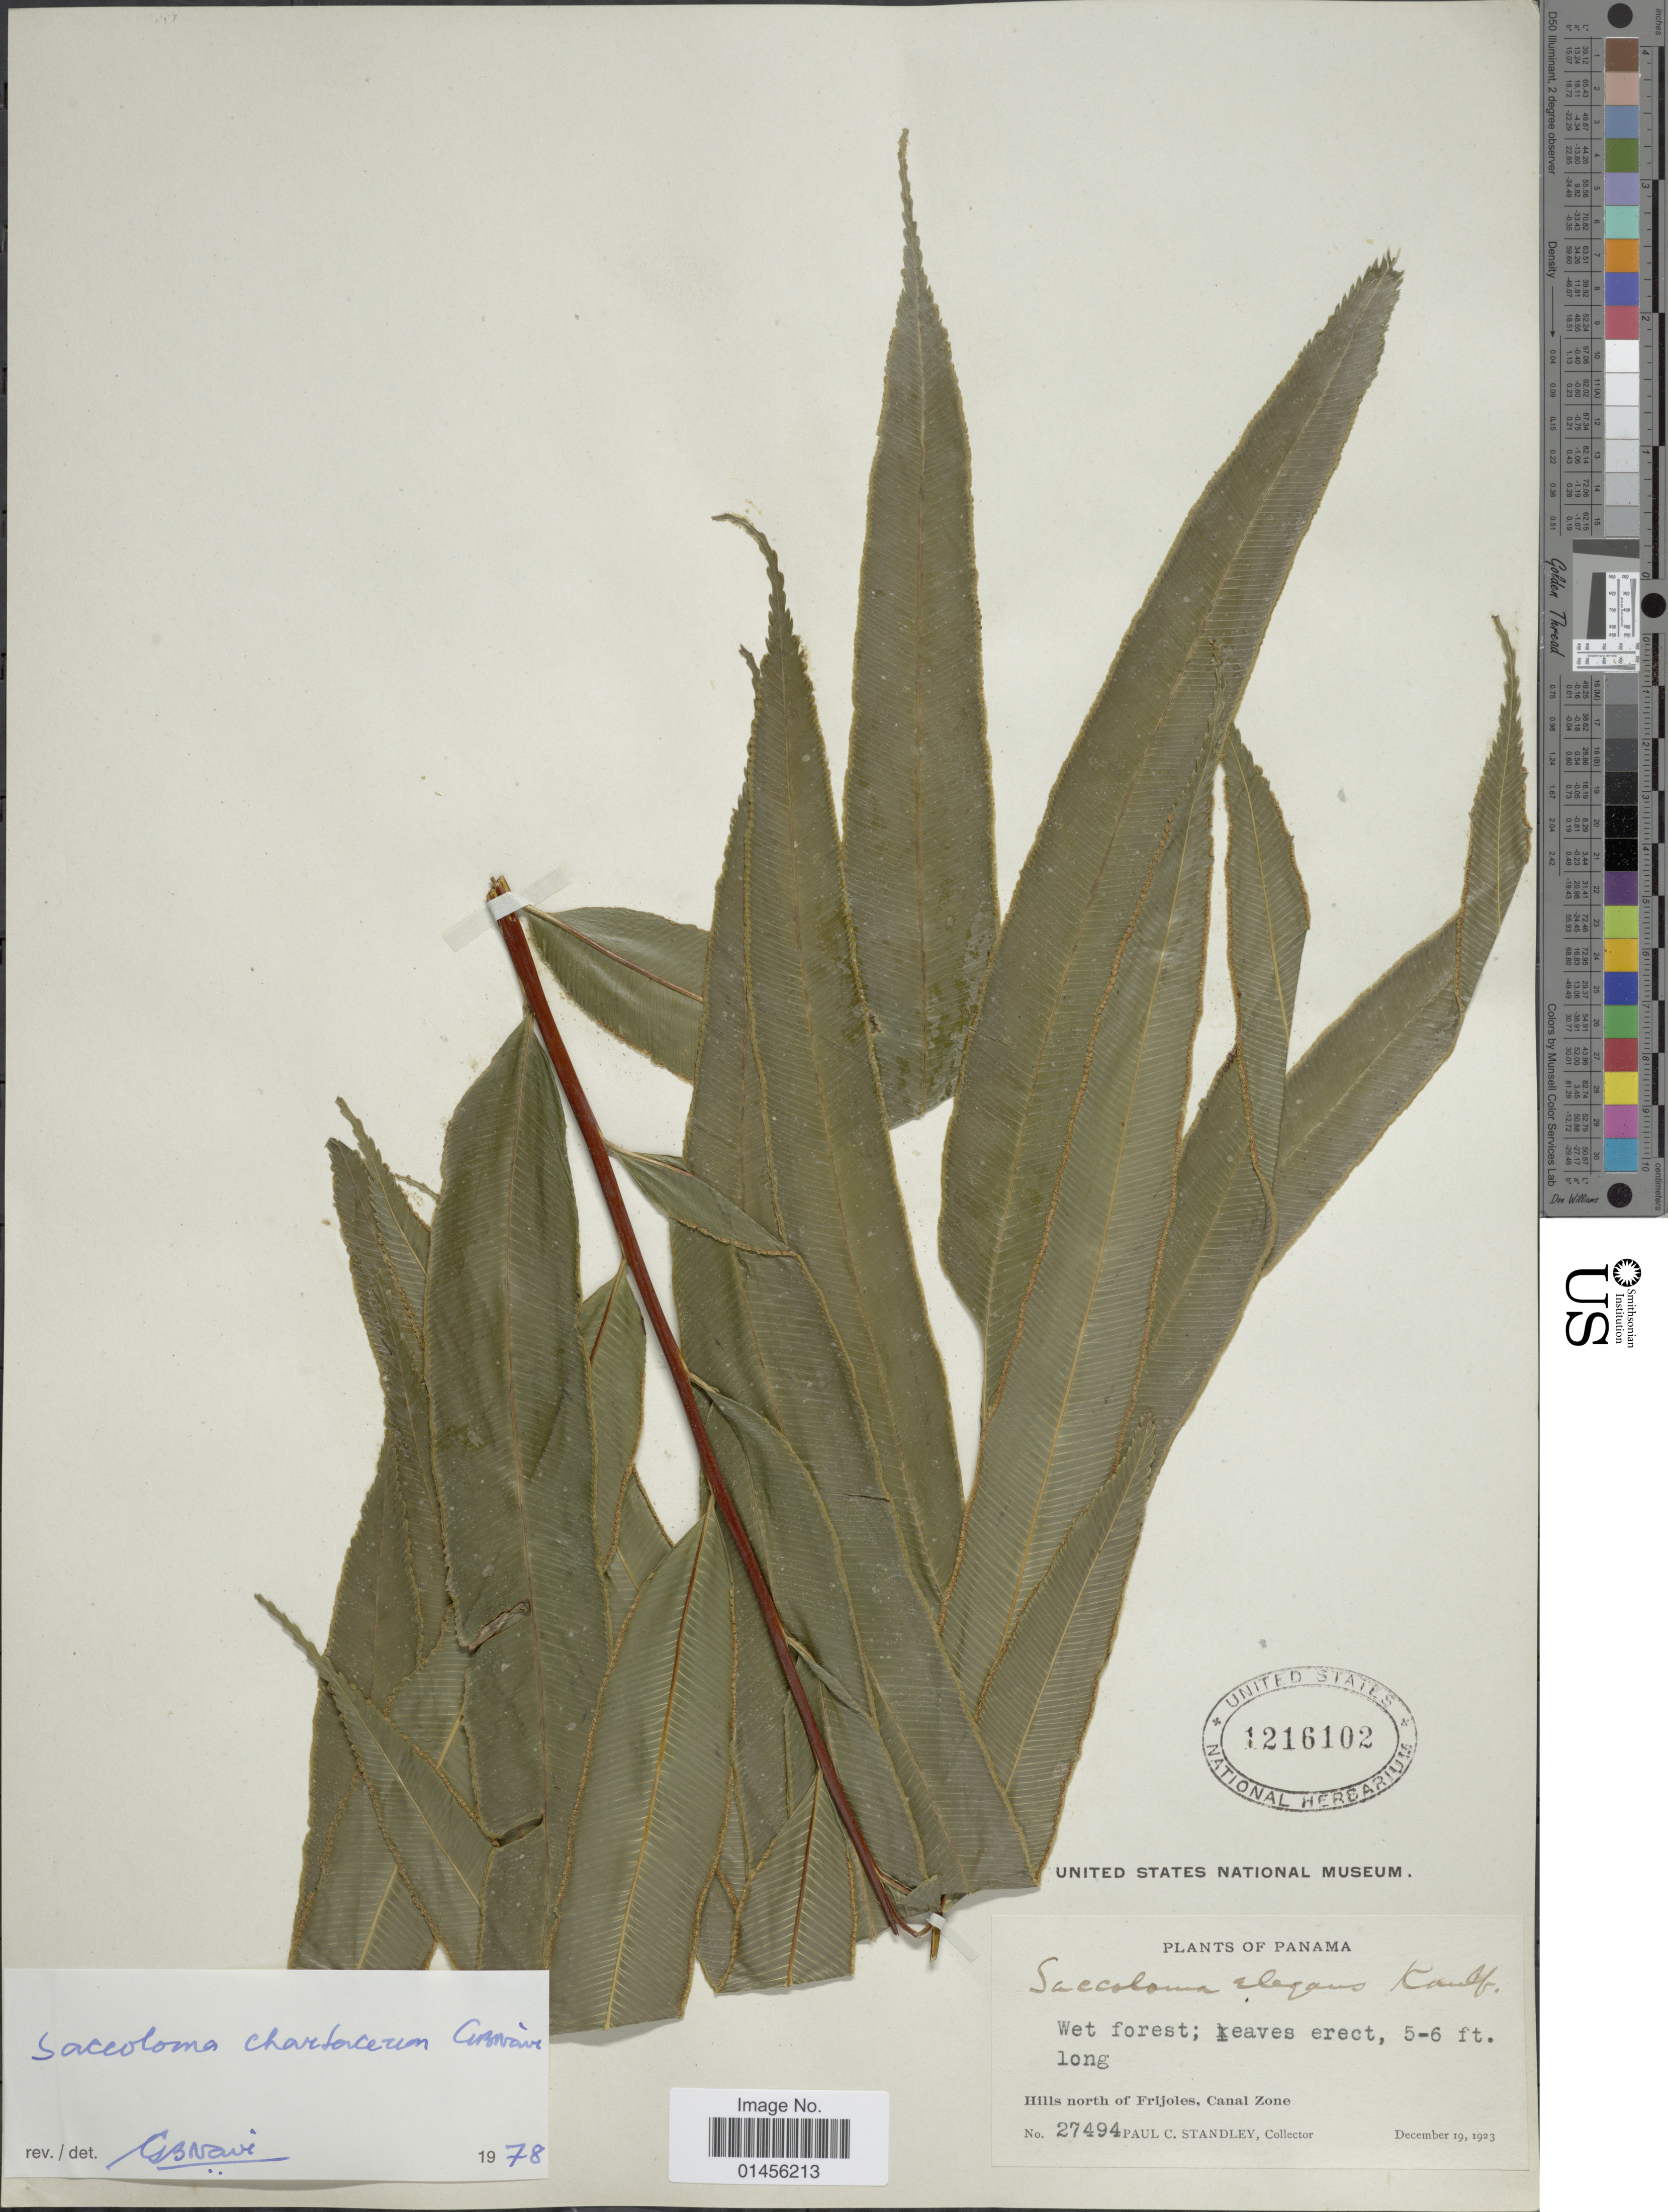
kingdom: Plantae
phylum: Tracheophyta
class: Polypodiopsida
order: Polypodiales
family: Saccolomataceae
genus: Saccoloma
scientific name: Saccoloma elegans subsp. chartaceum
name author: Cremers & K.U. Kramer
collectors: P. C. Standley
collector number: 27494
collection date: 1923-12-19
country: Panama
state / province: Colón / Panamá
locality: Hills north of Frijoles, Canal Zone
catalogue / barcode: US 1216102